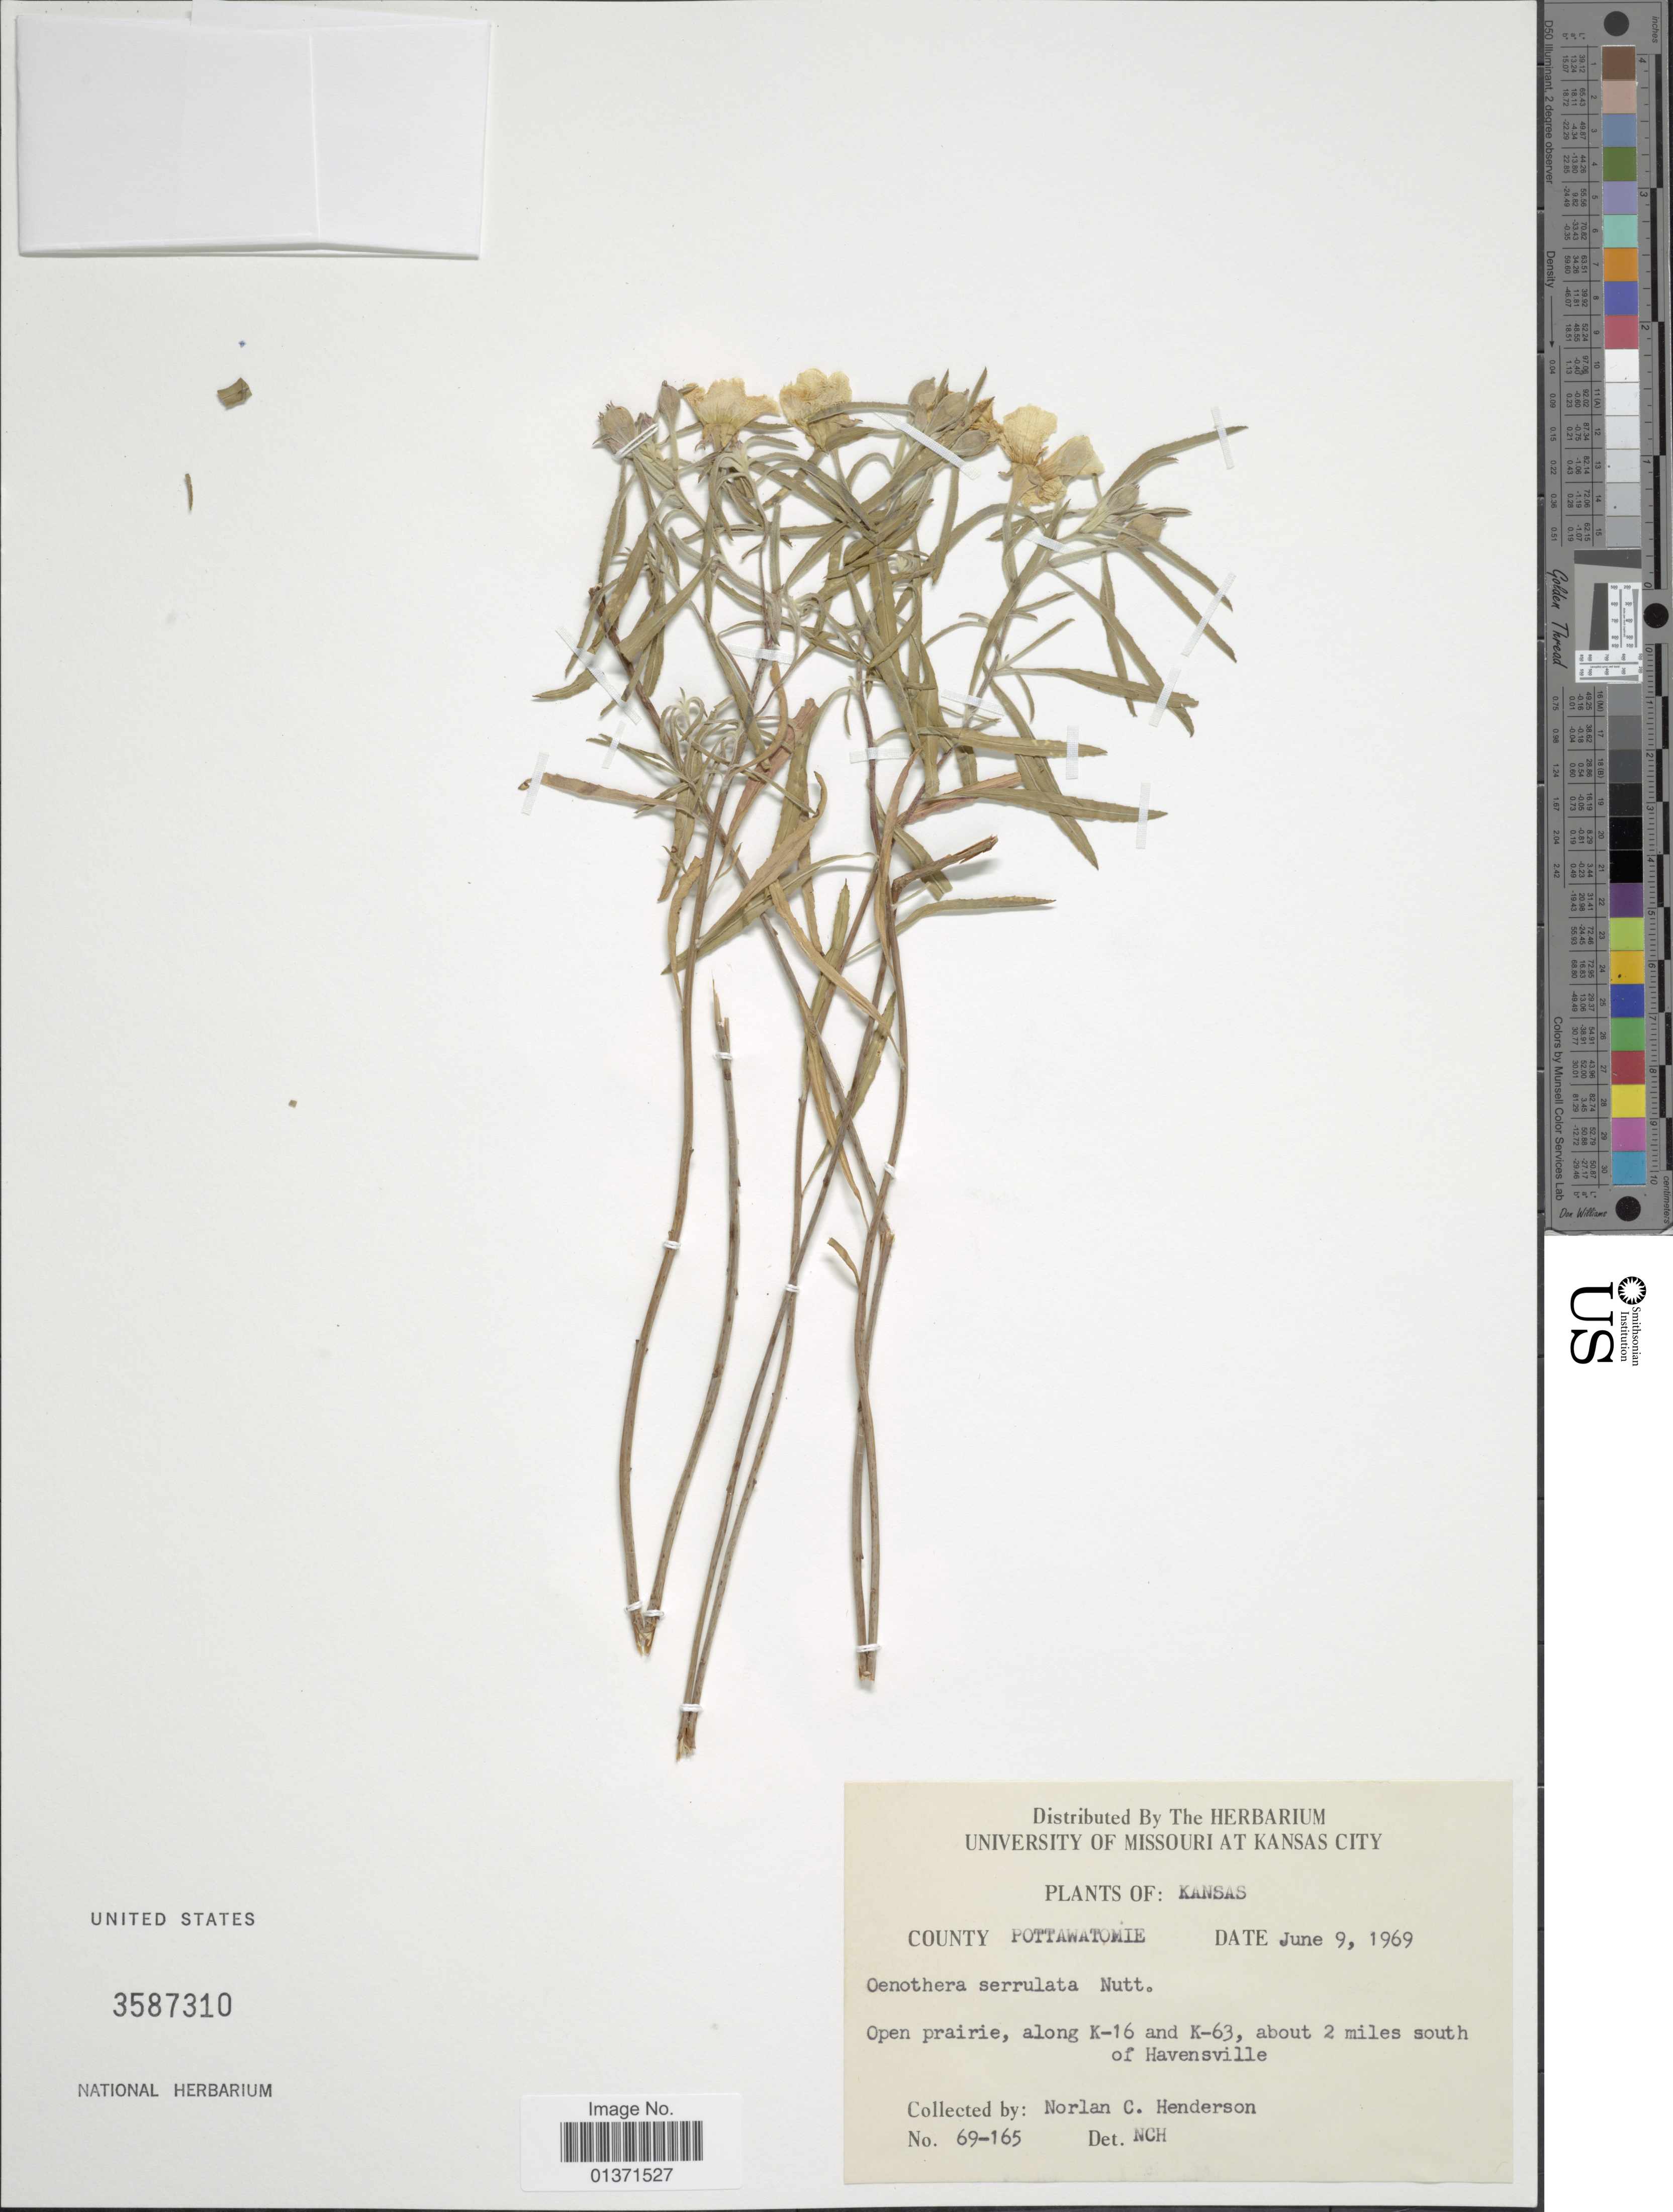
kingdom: Plantae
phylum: Tracheophyta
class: Magnoliopsida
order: Myrtales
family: Onagraceae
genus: Oenothera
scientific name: Oenothera serrulata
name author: Nutt.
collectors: N. C. Henderson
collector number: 69-165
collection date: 1969-06-09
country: United States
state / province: Kansas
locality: County Pottawatomie, along K-16 and K-63, about 2 miles south of Havensville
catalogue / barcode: US 3587310